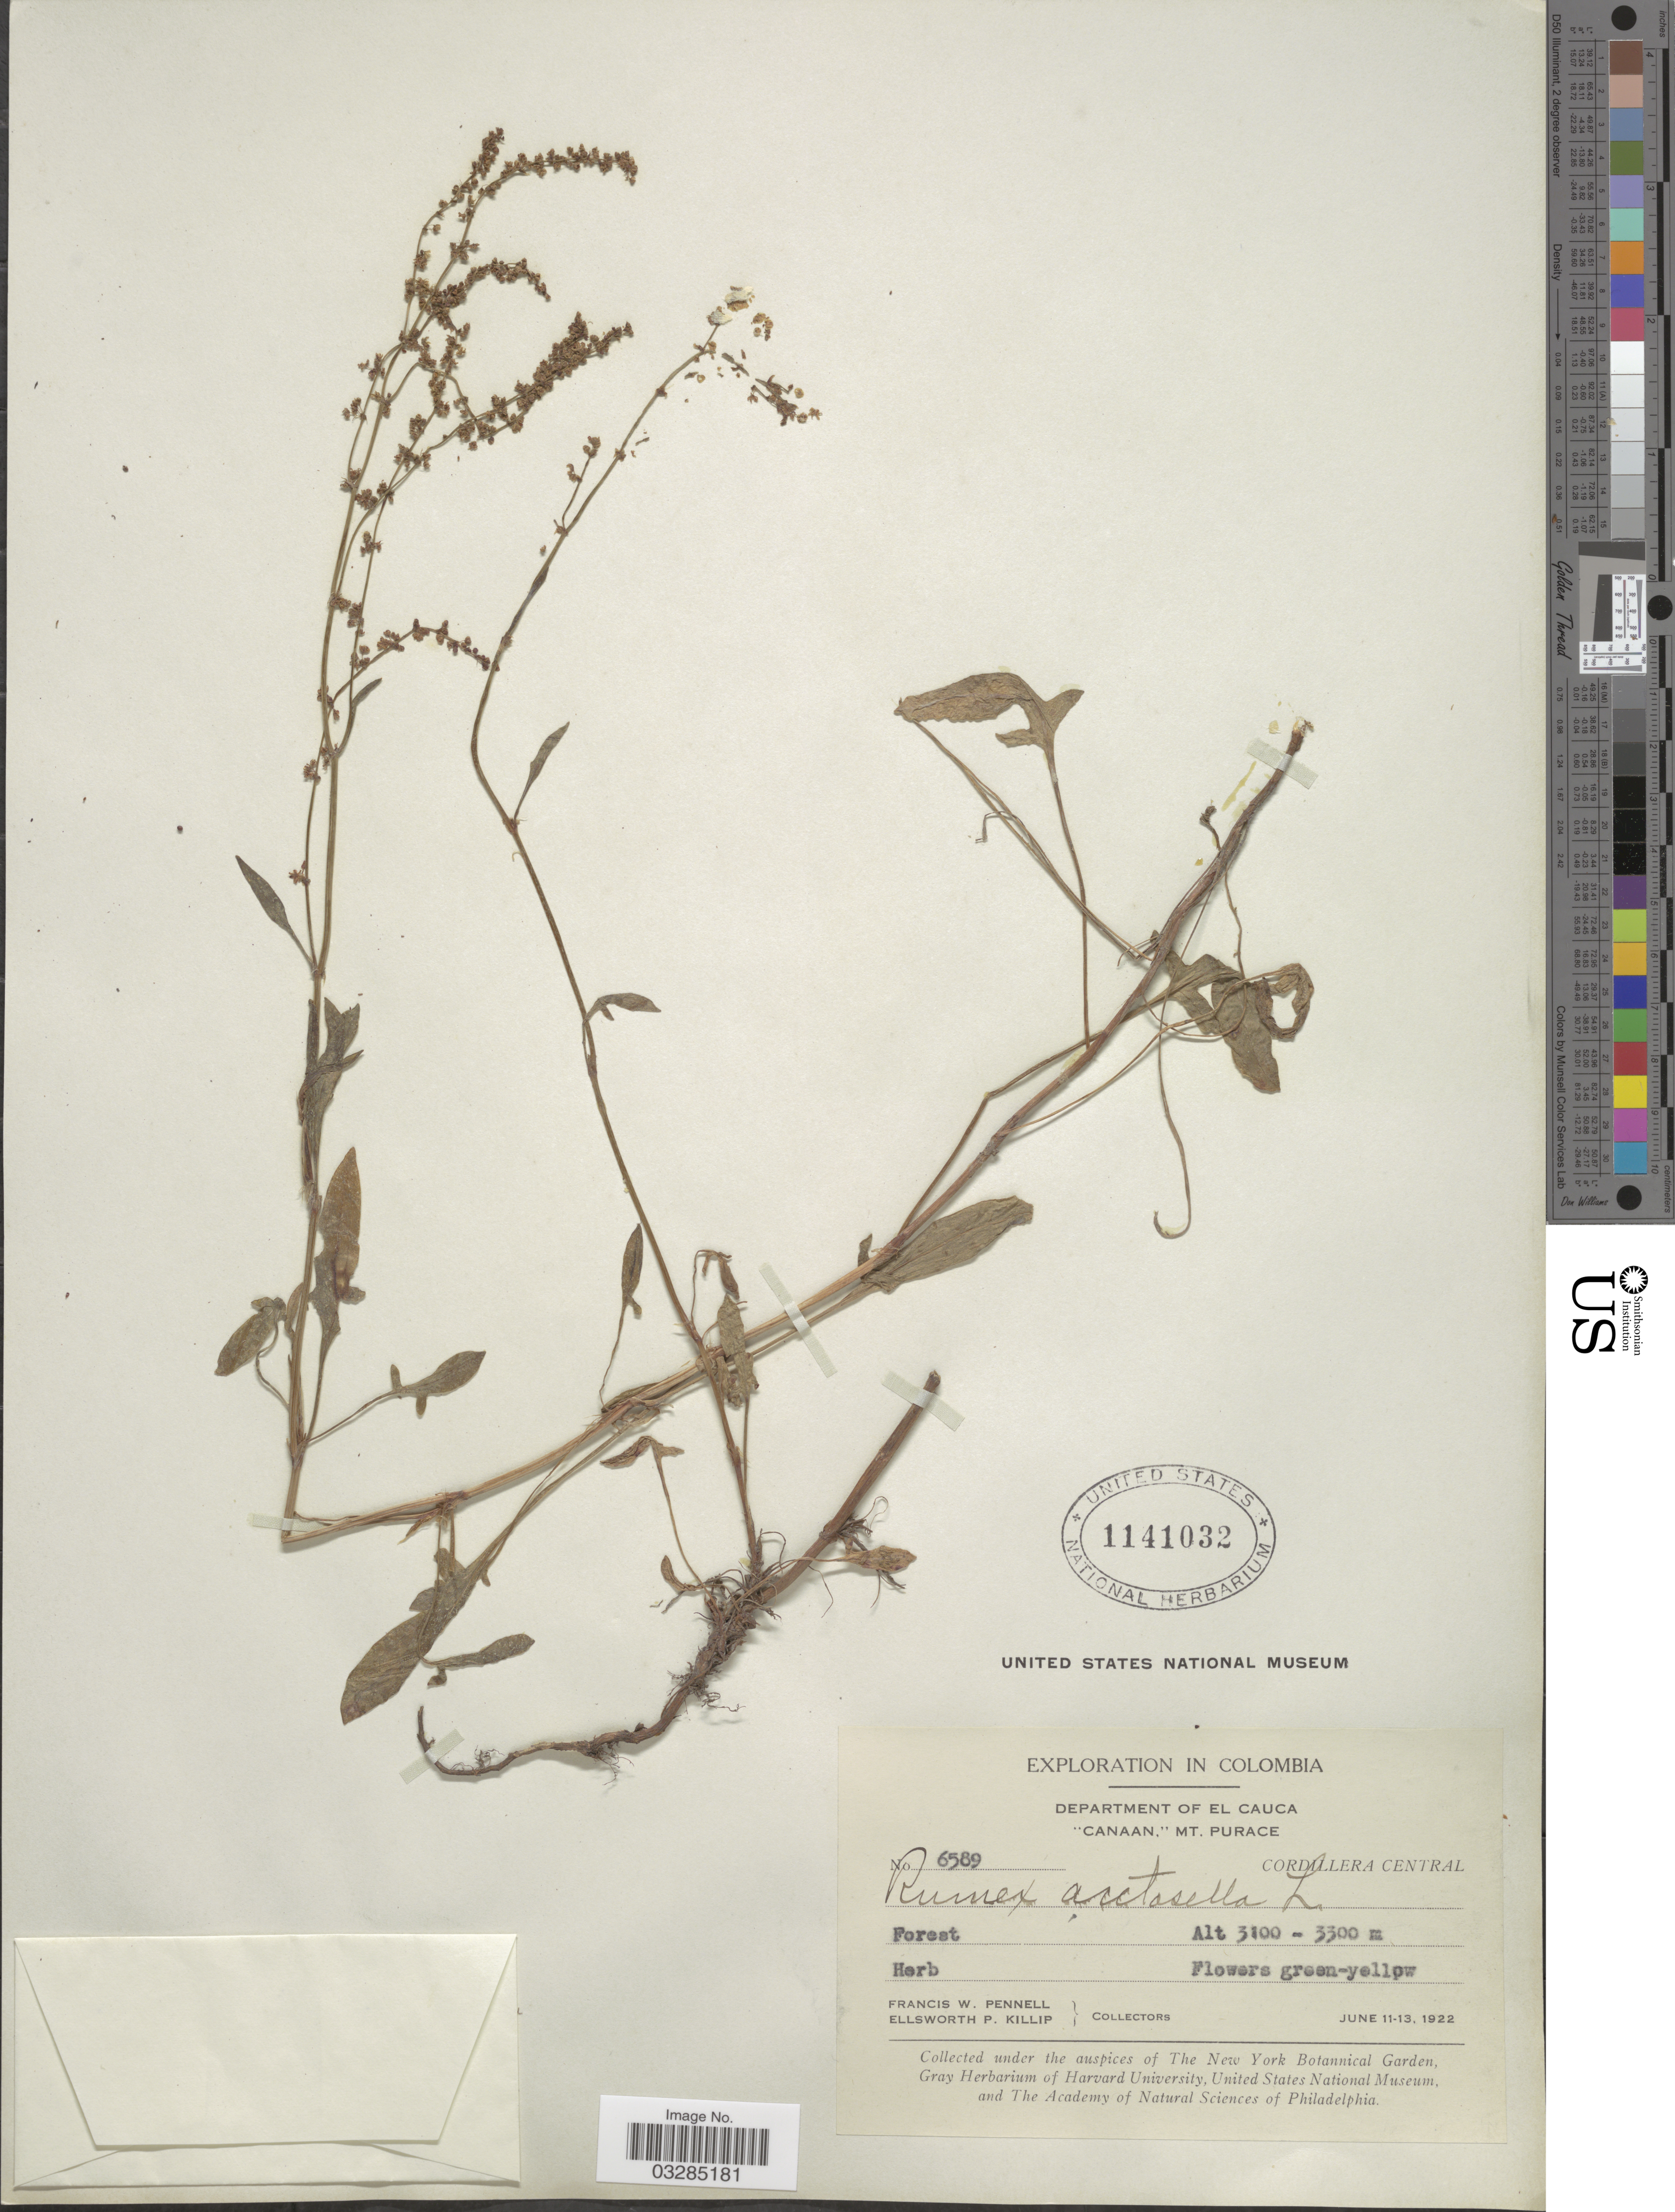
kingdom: Plantae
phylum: Tracheophyta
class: Magnoliopsida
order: Caryophyllales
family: Polygonaceae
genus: Rumex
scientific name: Rumex acetosella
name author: L.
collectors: F. W. Pennell & E. P. Killip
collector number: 6589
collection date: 1922-06-11/1922-06-13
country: Colombia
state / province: Cauca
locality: Department of El Cauca. "Canaan." Mt. Purace.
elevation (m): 3100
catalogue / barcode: US 1141032